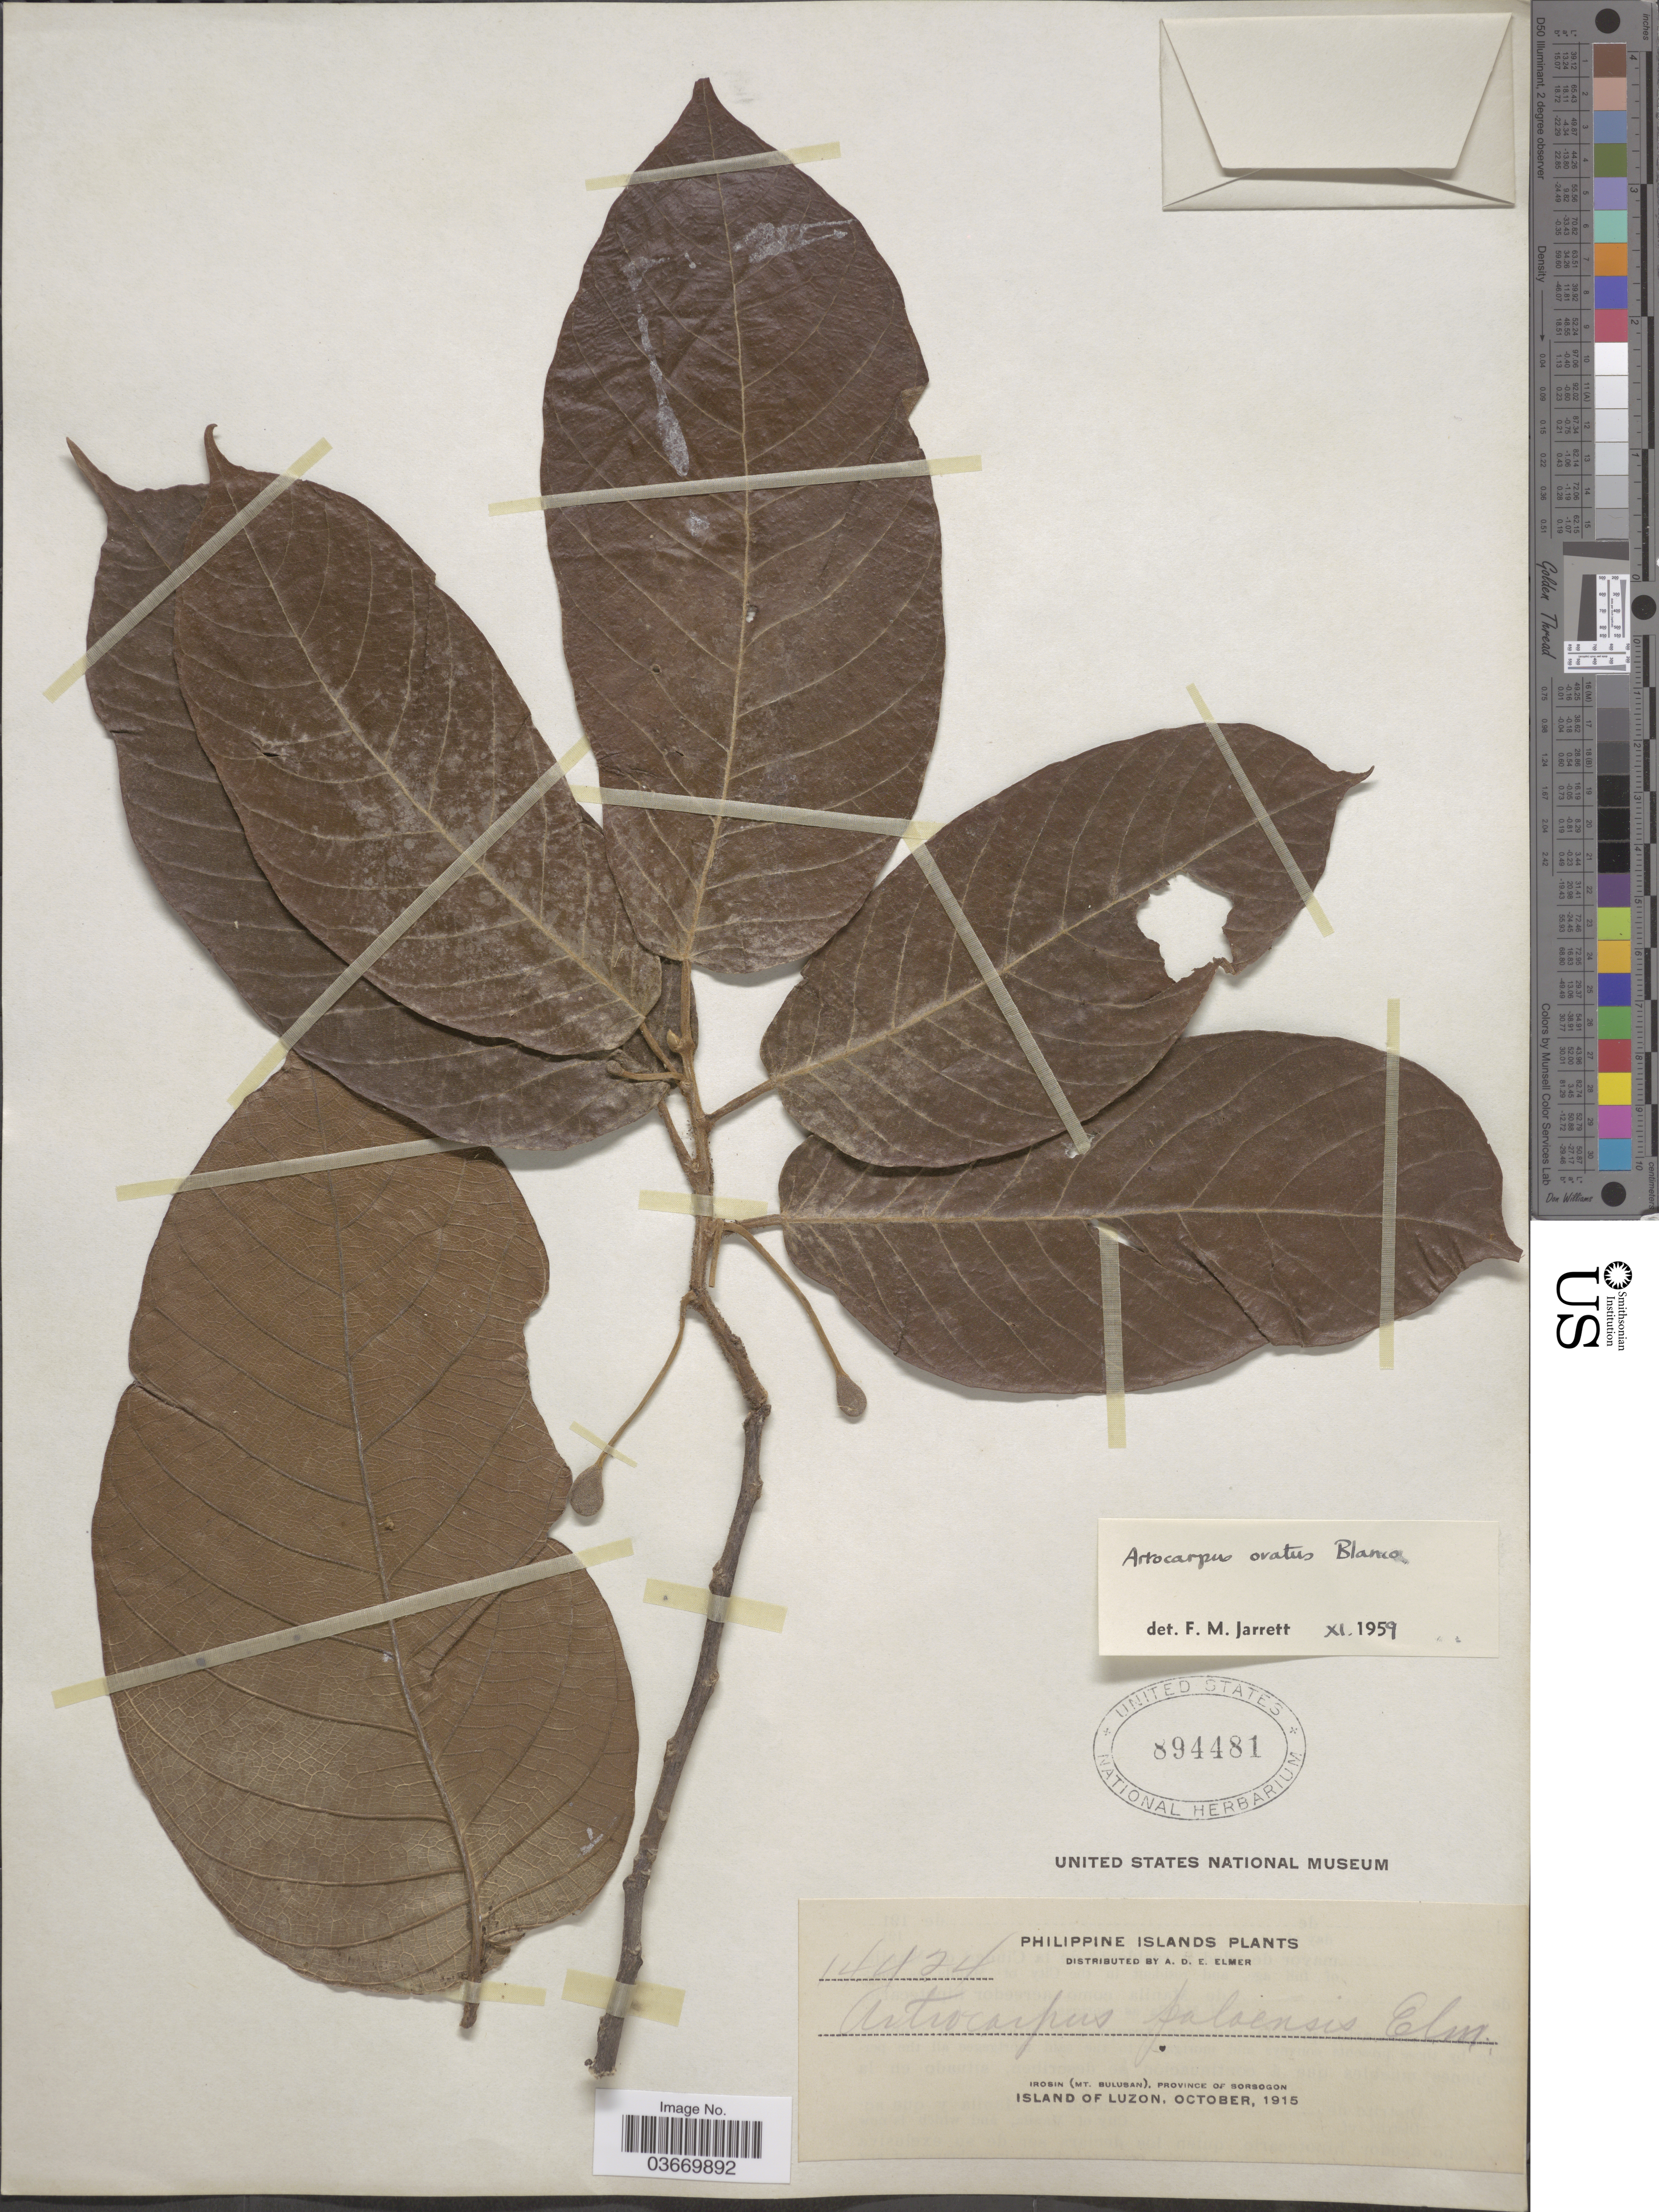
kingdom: Plantae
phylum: Tracheophyta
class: Magnoliopsida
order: Rosales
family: Moraceae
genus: Artocarpus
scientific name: Artocarpus ovatus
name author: Blanco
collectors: A. D. E. Elmer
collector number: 14424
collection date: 1915-10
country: Philippines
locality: Philippine Islands. Irosin (Mt. Bulusan), Province of Sorsogon, Island of Luzon.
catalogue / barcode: US 894481